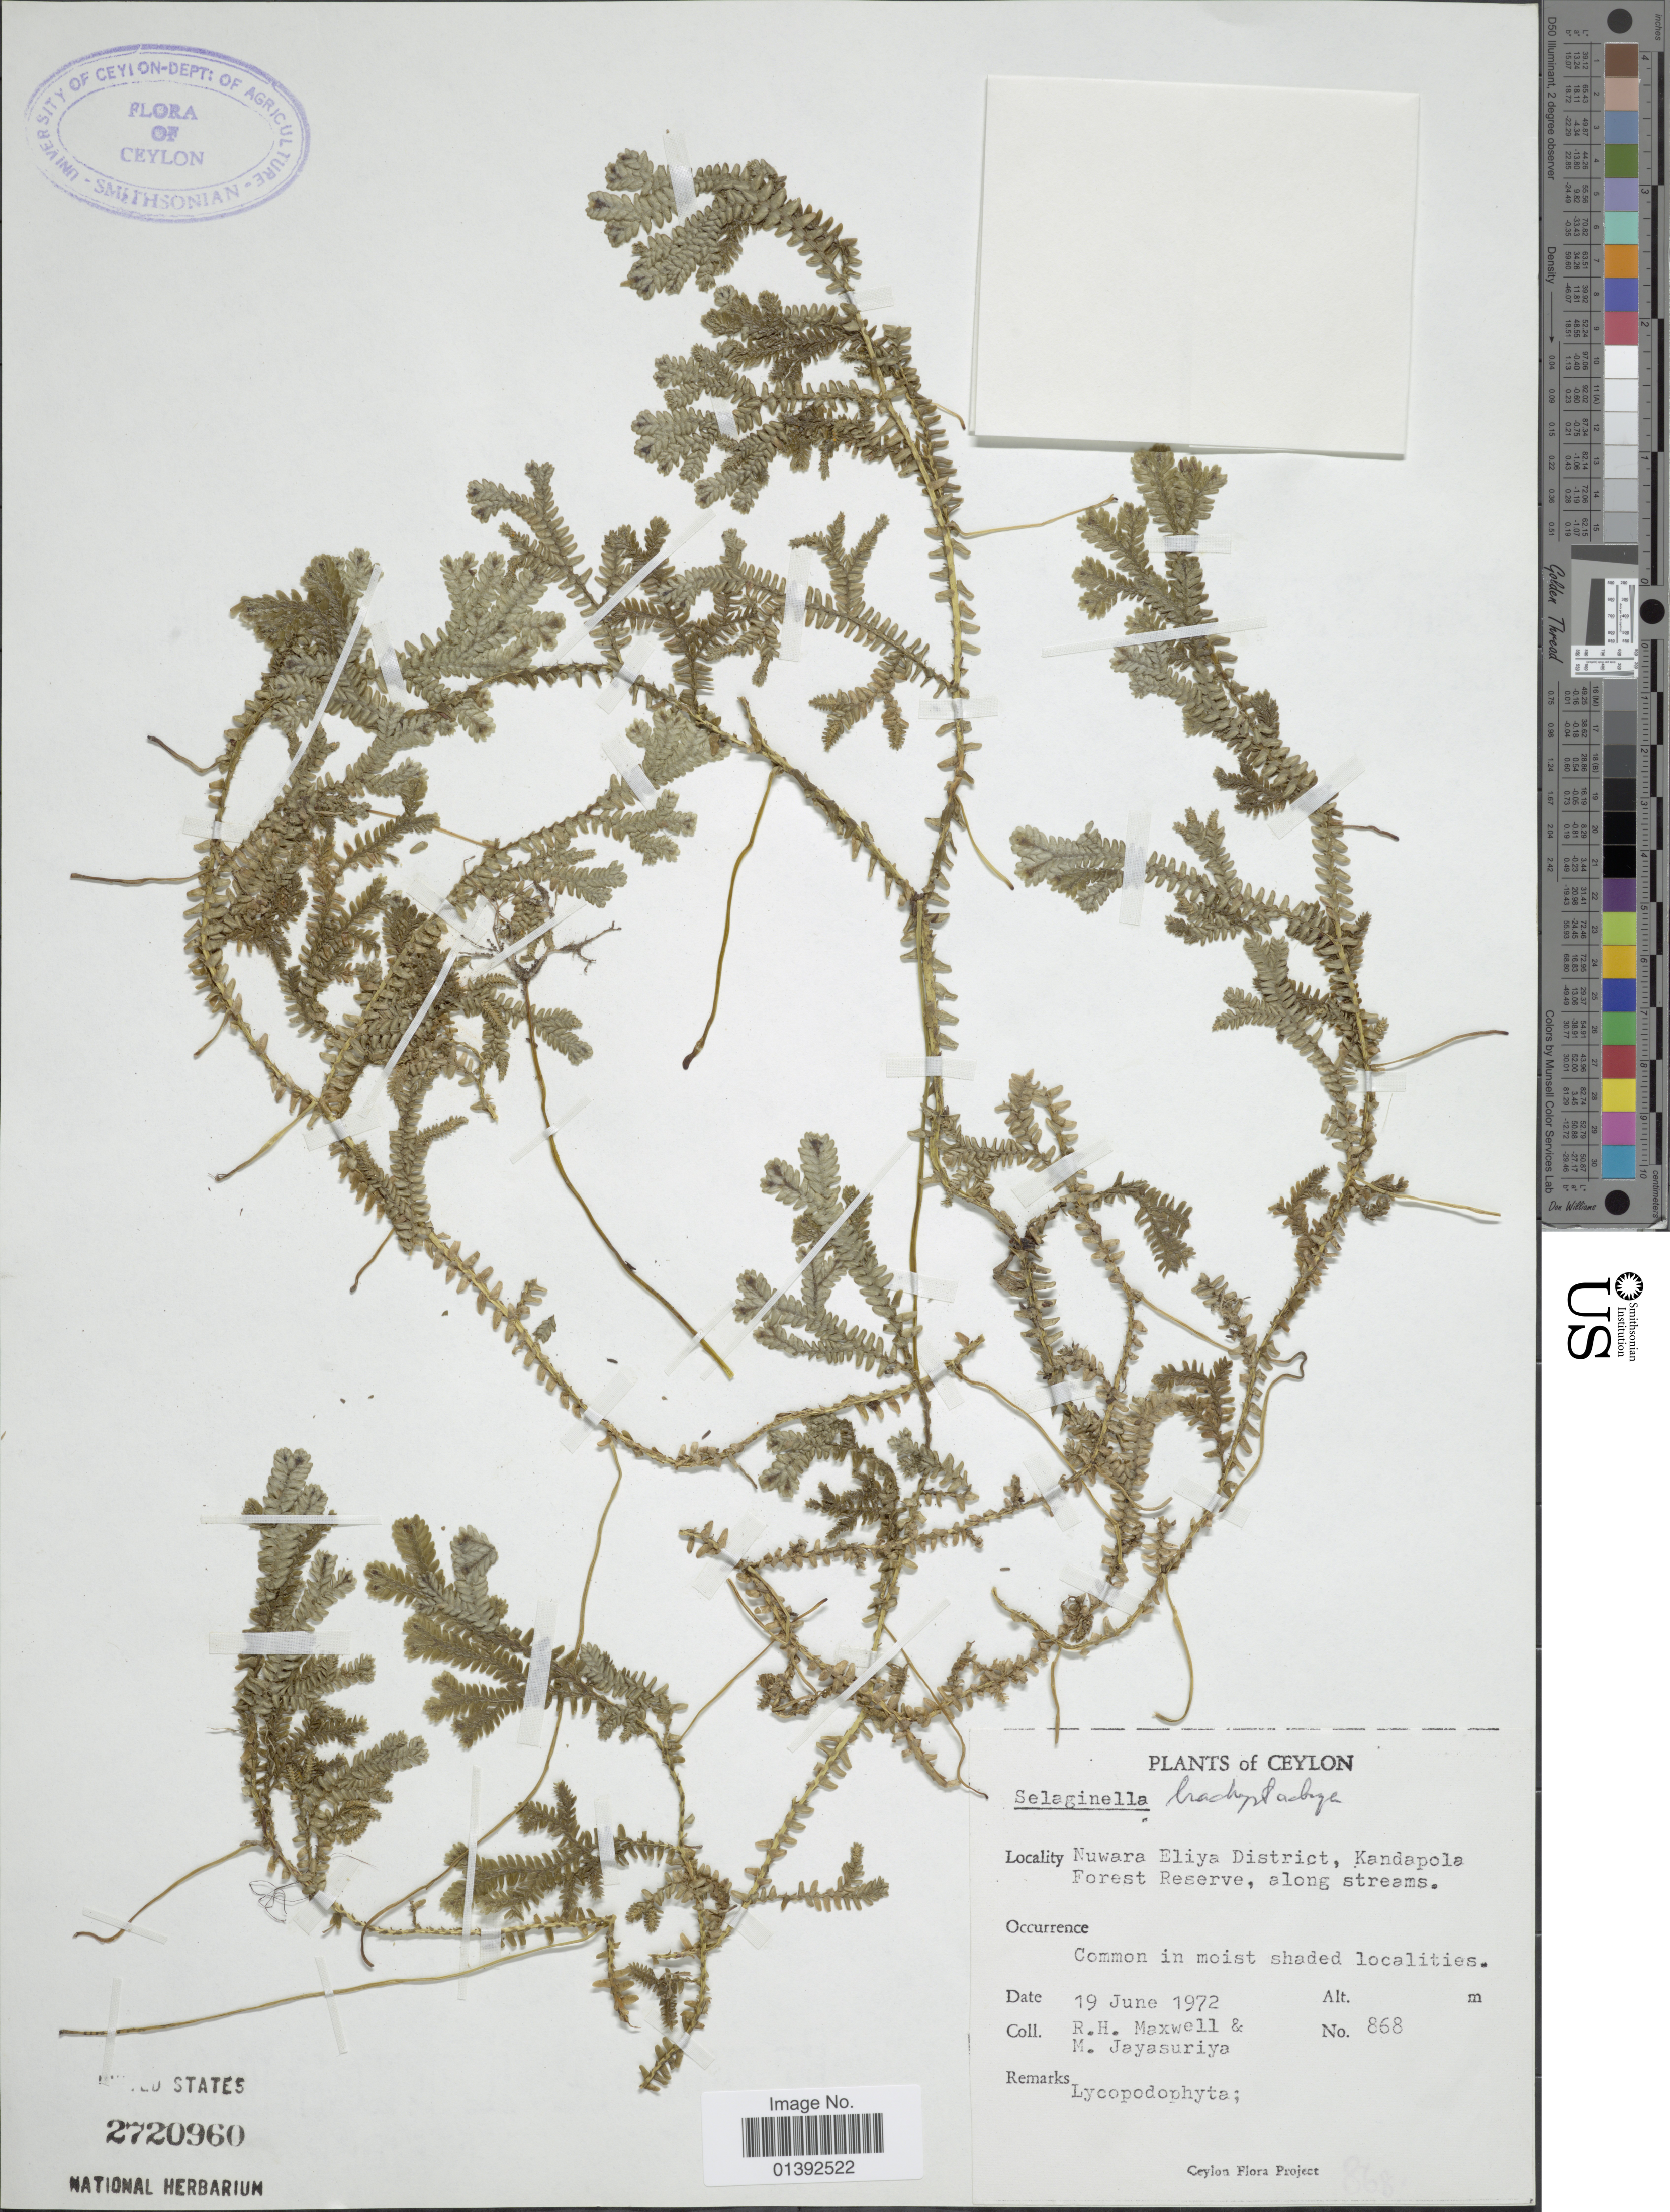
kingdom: Plantae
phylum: Tracheophyta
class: Lycopodiopsida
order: Selaginellales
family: Selaginellaceae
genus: Selaginella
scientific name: Selaginella brachystachya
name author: (Hook. & Grev.) Spring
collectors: R. Maxwell & M. Jayasuriya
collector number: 868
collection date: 1972-06-19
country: Sri Lanka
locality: Ceylon, Nuwara Eliya District, Kandapola Forest Reserve, along streams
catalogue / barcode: US 2720960